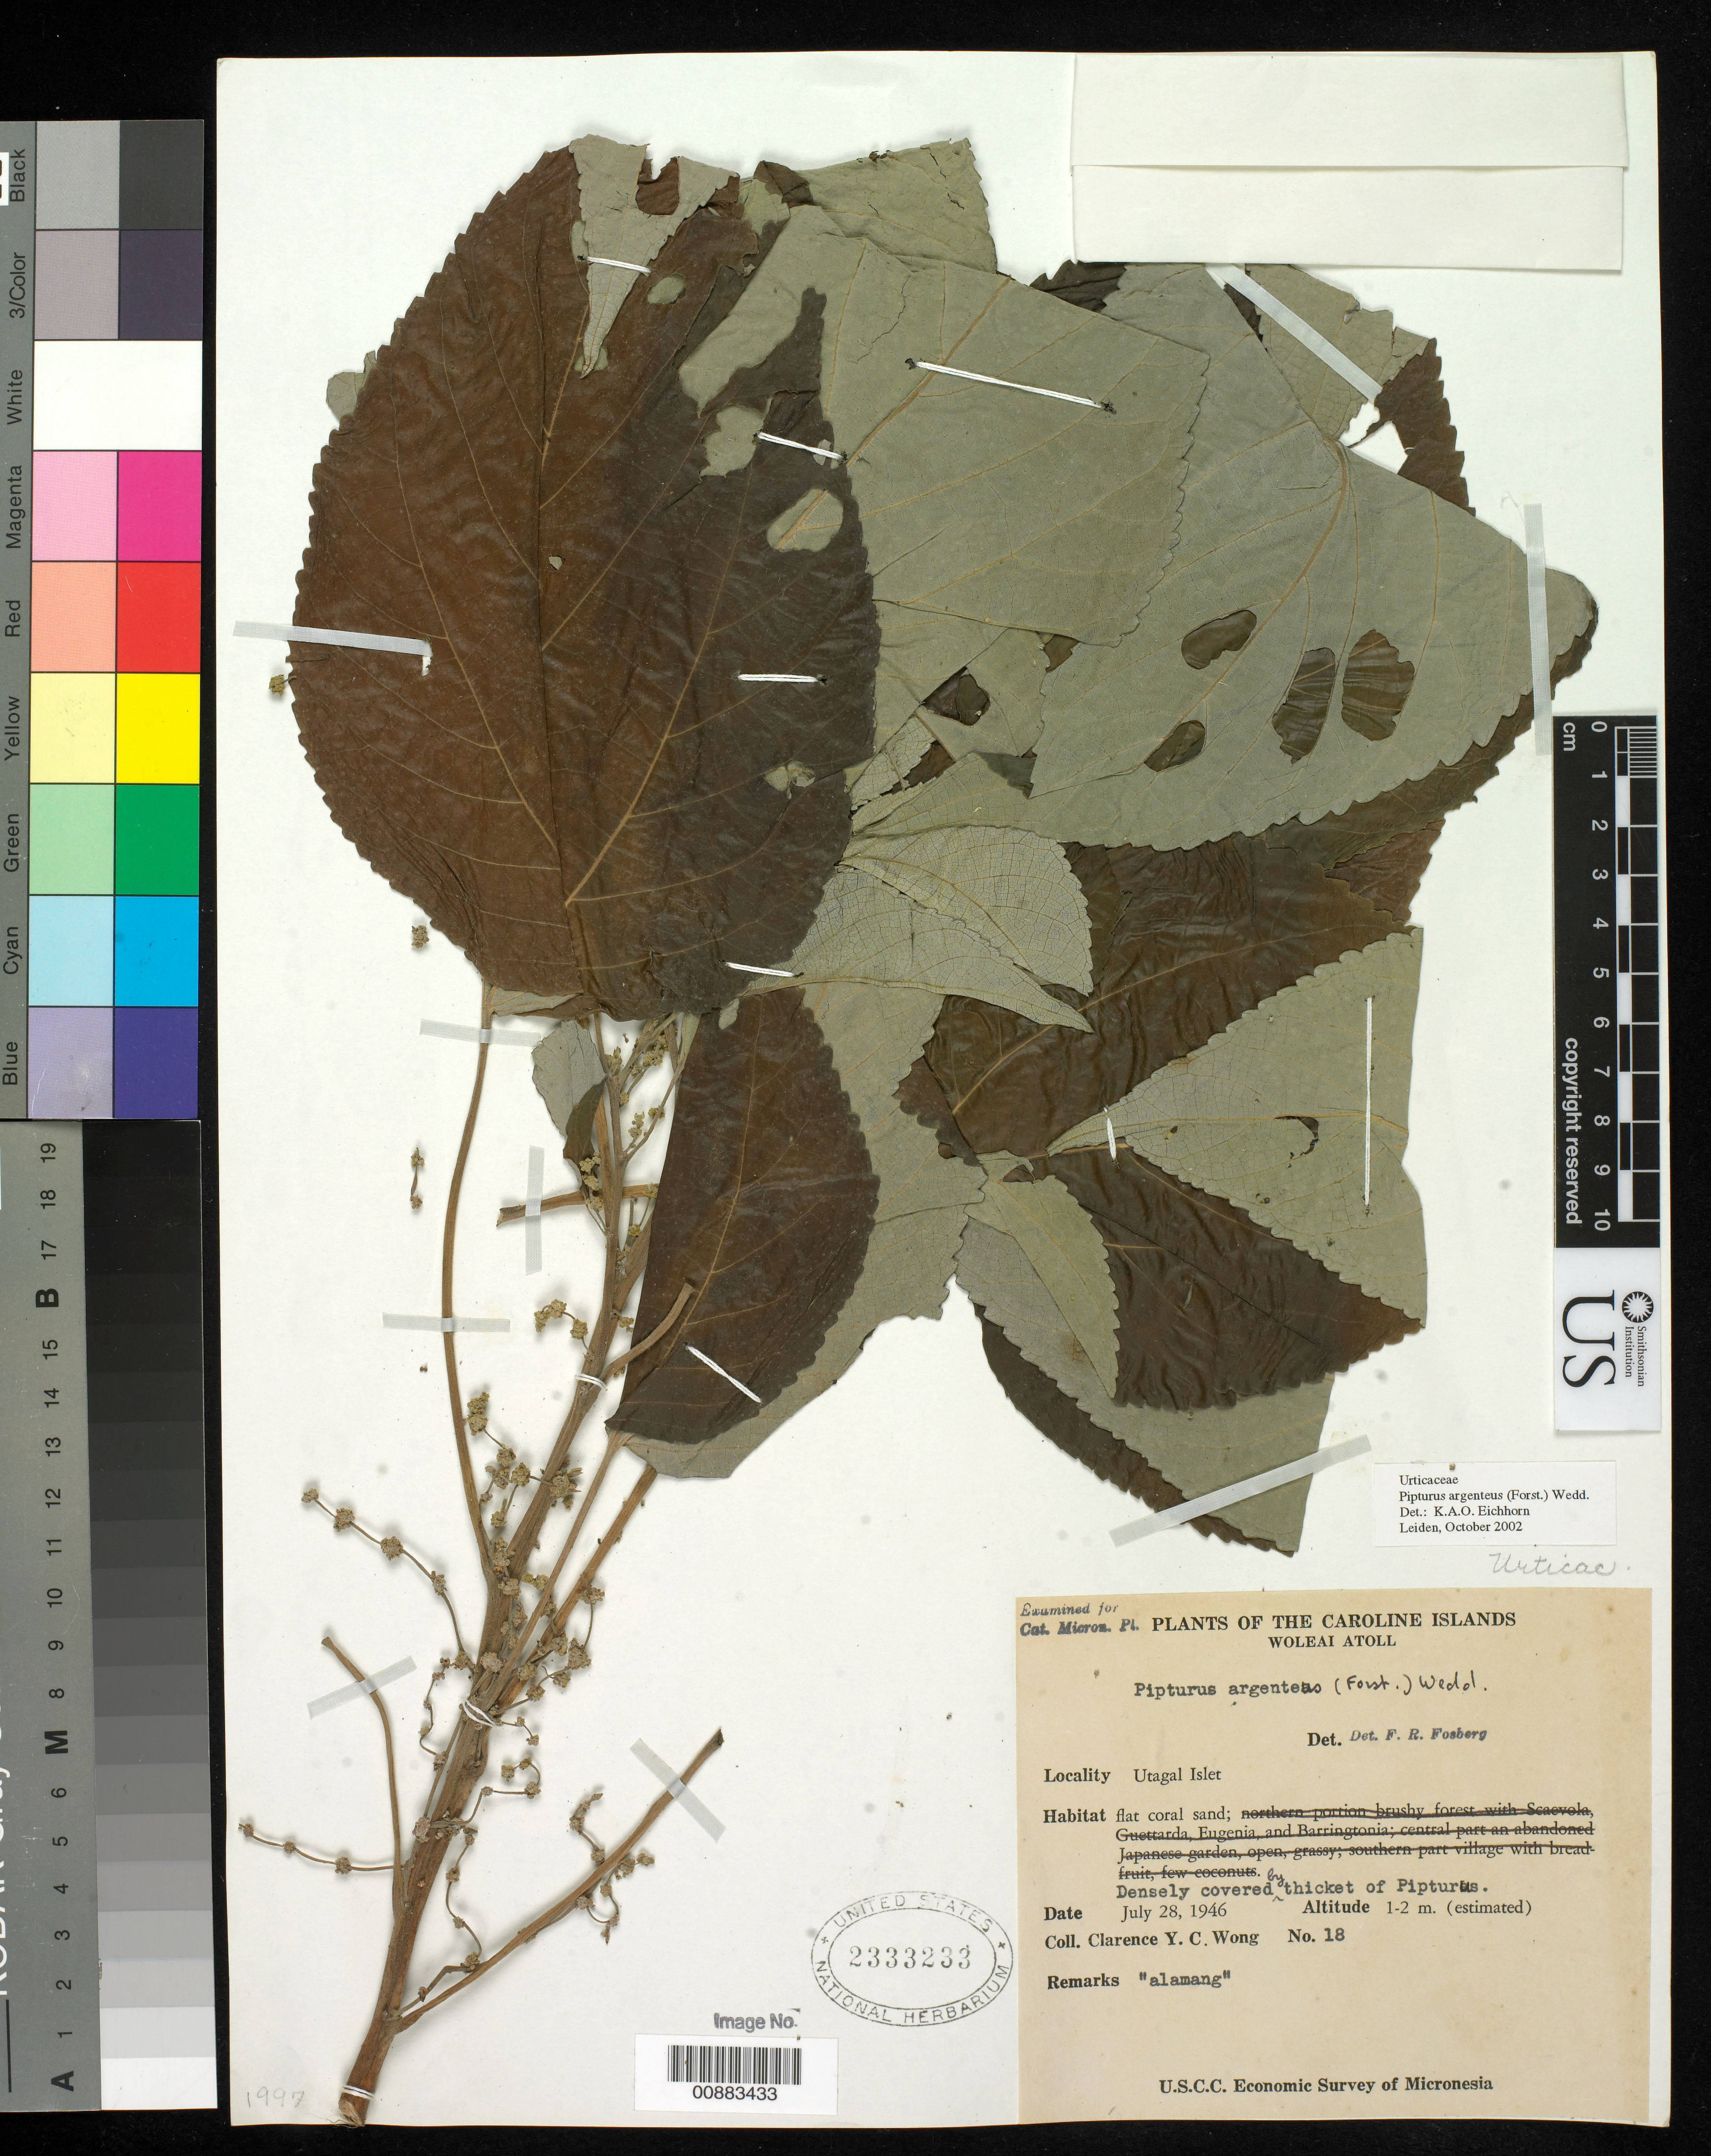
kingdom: Plantae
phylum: Tracheophyta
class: Magnoliopsida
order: Rosales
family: Urticaceae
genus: Pipturus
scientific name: Pipturus argenteus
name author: (G. Forst.) Wedd.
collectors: C. Wong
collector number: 18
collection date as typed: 28 Jul 1946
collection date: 1946-07-28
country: Micronesia, Federated States of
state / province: Yap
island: Woleai Atoll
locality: Ugital Islet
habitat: flat coral sand, densely covered by thickets of Pipturus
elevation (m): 1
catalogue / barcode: US 2333233